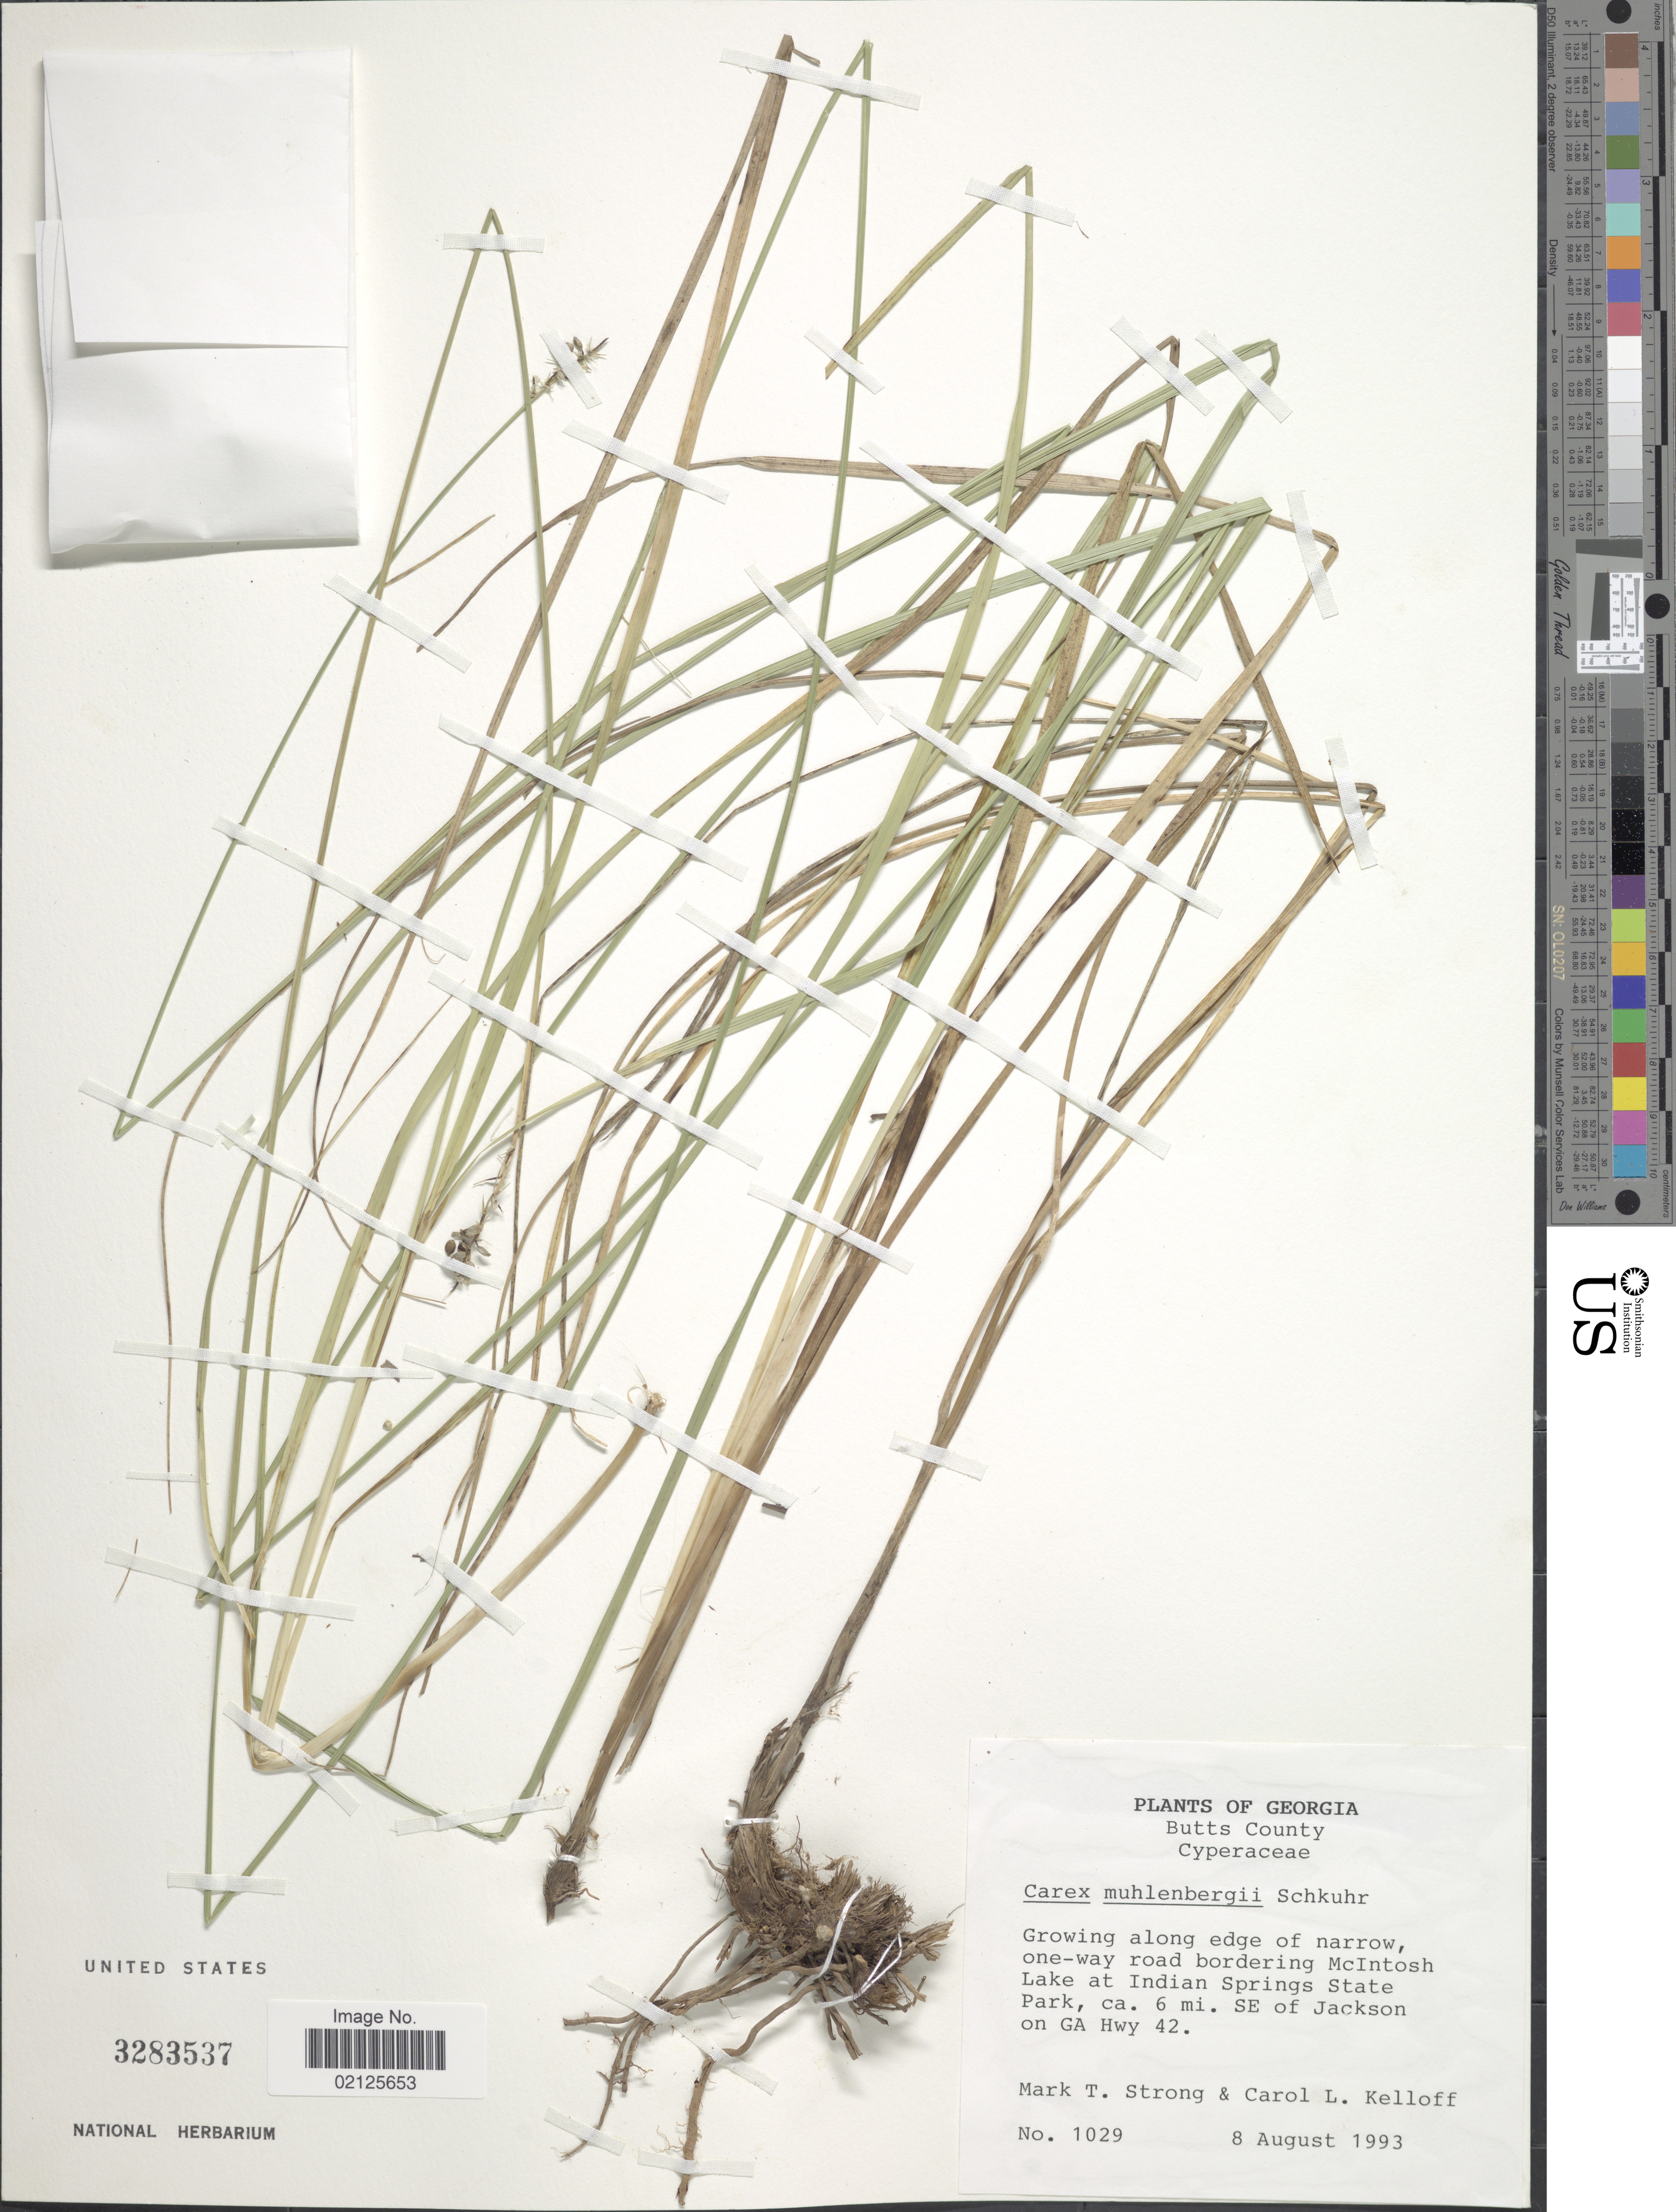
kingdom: Plantae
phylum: Tracheophyta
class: Liliopsida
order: Poales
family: Cyperaceae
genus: Carex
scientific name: Carex muehlenbergii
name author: Willd.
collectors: M. T. Strong & C. L. Kelloff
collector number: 1029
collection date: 1993-08-08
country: United States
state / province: Georgia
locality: Butts County, Growing along edge of narrow, on-way road bordering McIntosh Lake at Indian Springs State Park, ca. 6 mi SE of Jackson on GA Hwy 42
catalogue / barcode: US 3283537